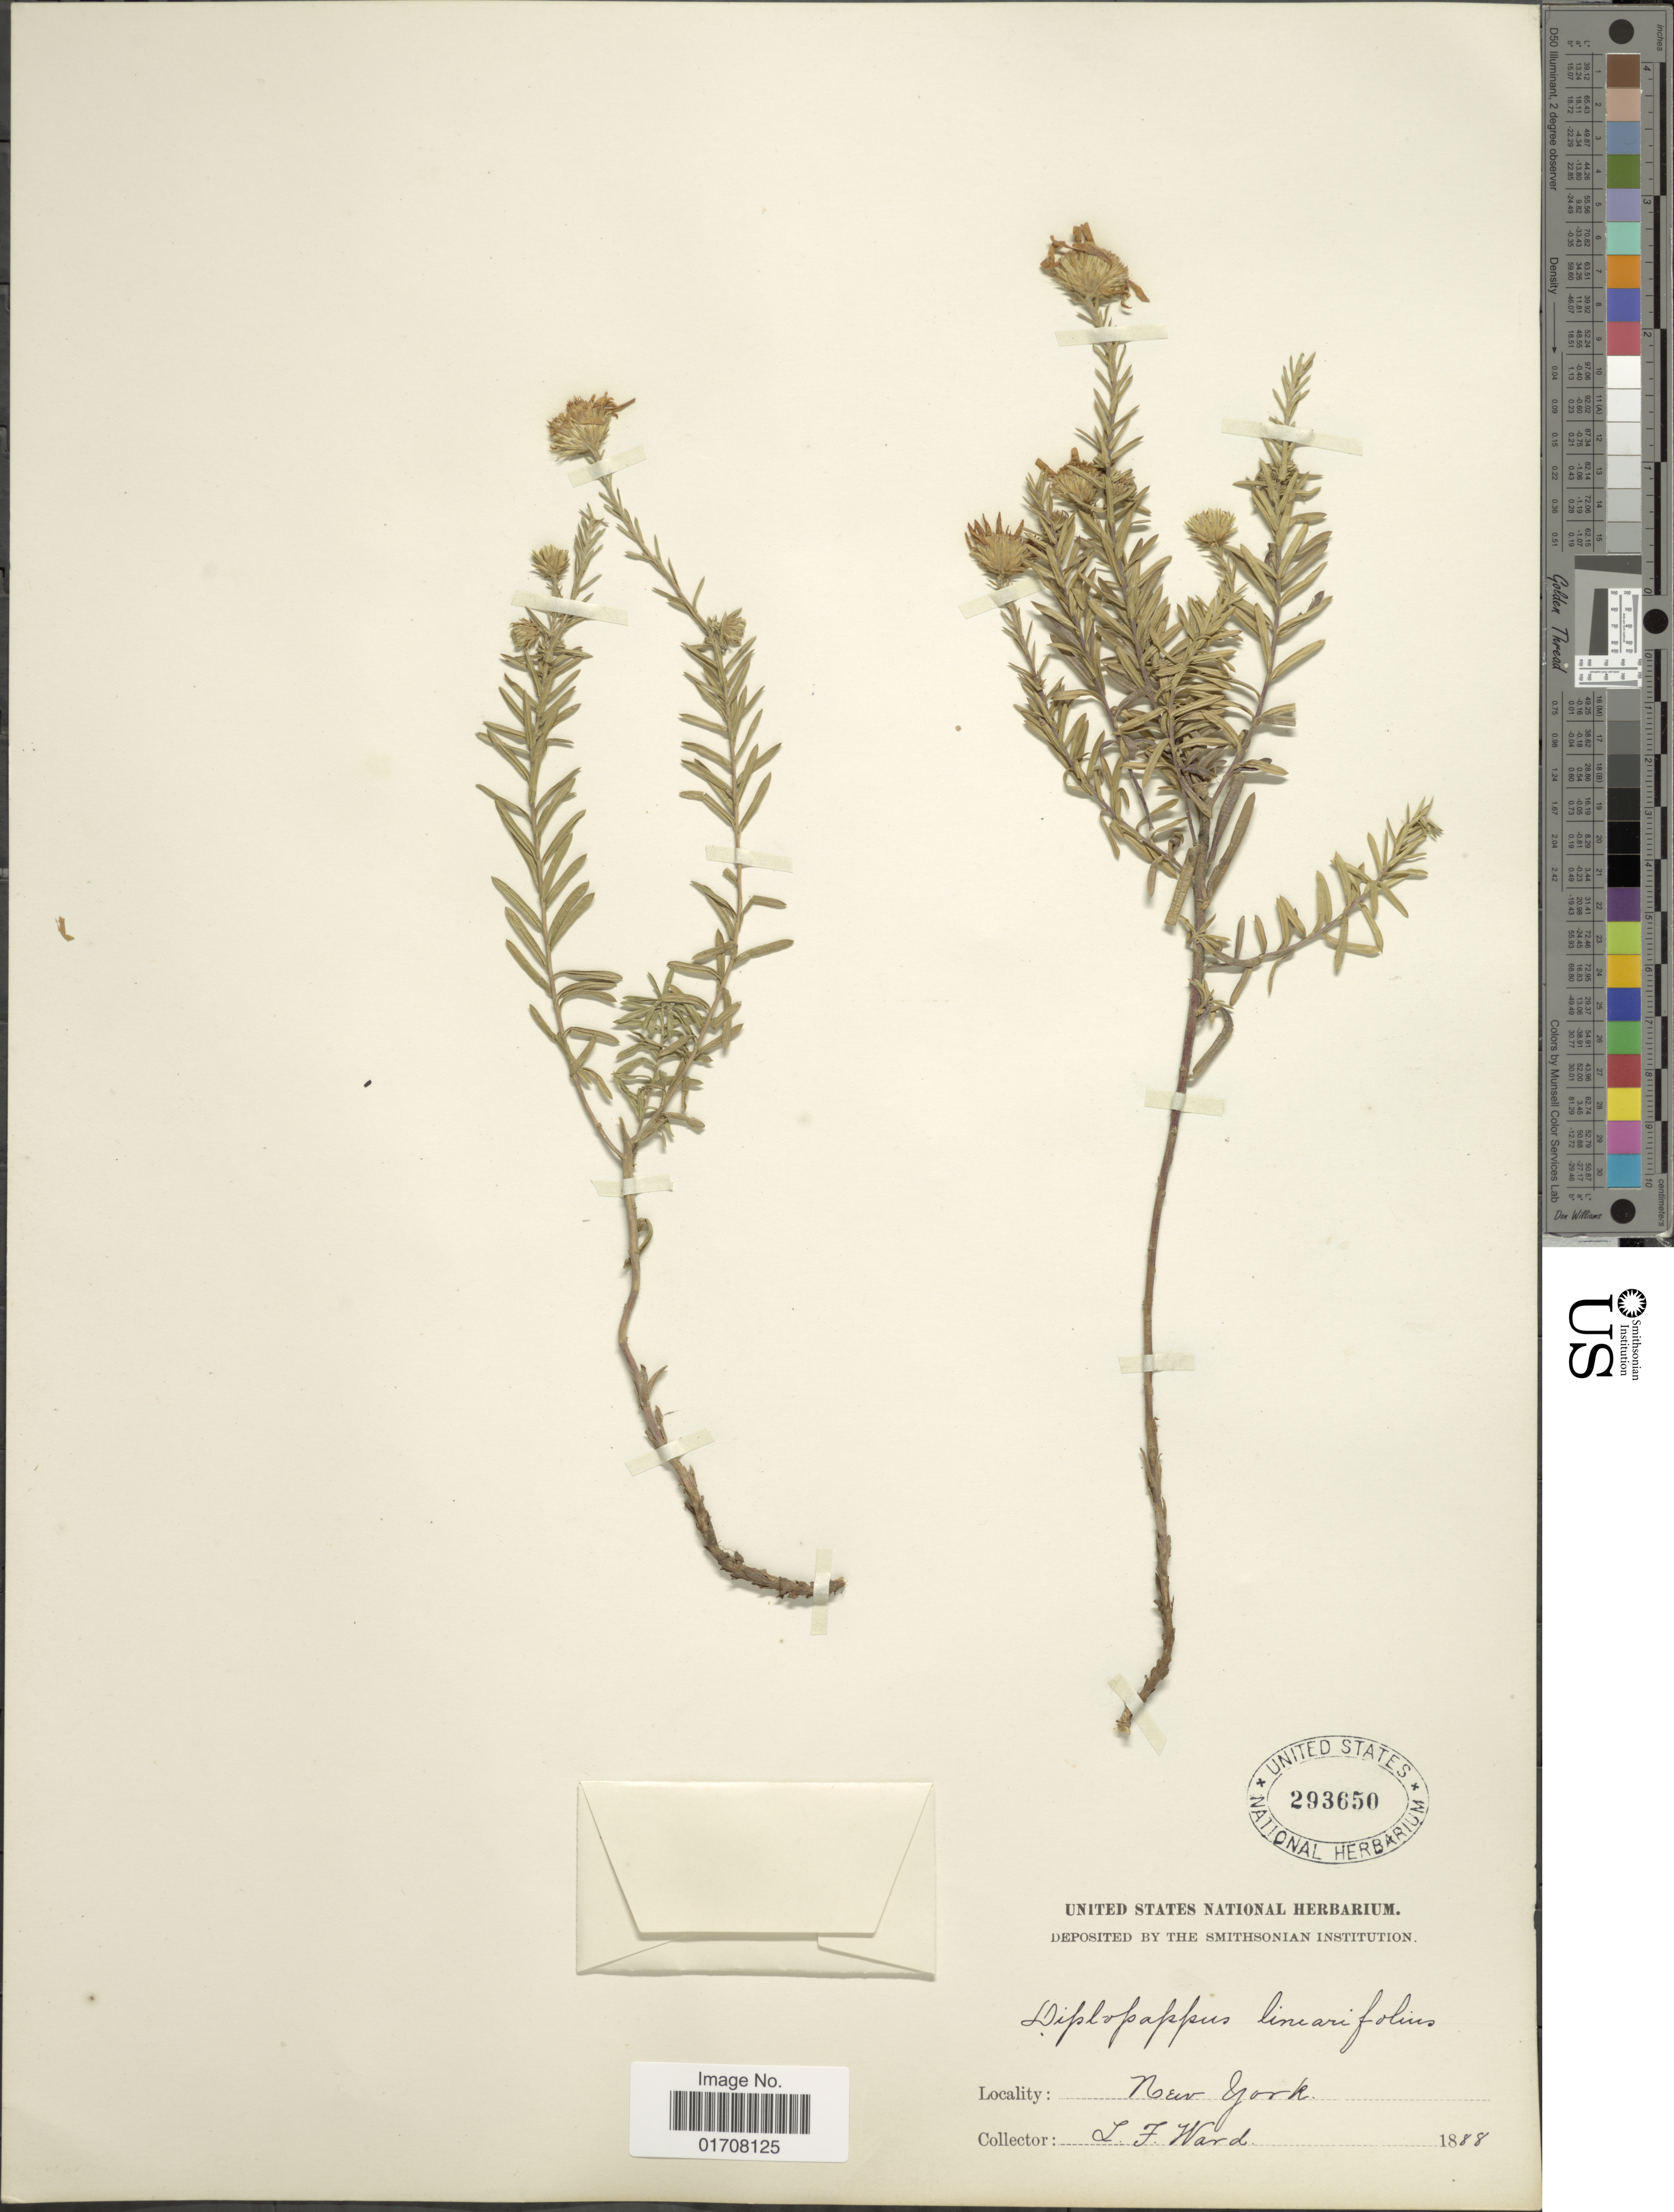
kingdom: Plantae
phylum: Tracheophyta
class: Magnoliopsida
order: Asterales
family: Asteraceae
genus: Ionactis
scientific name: Ionactis linariifolia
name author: (L.) Greene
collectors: L. Ward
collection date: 1888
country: United States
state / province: New York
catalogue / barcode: US 293650